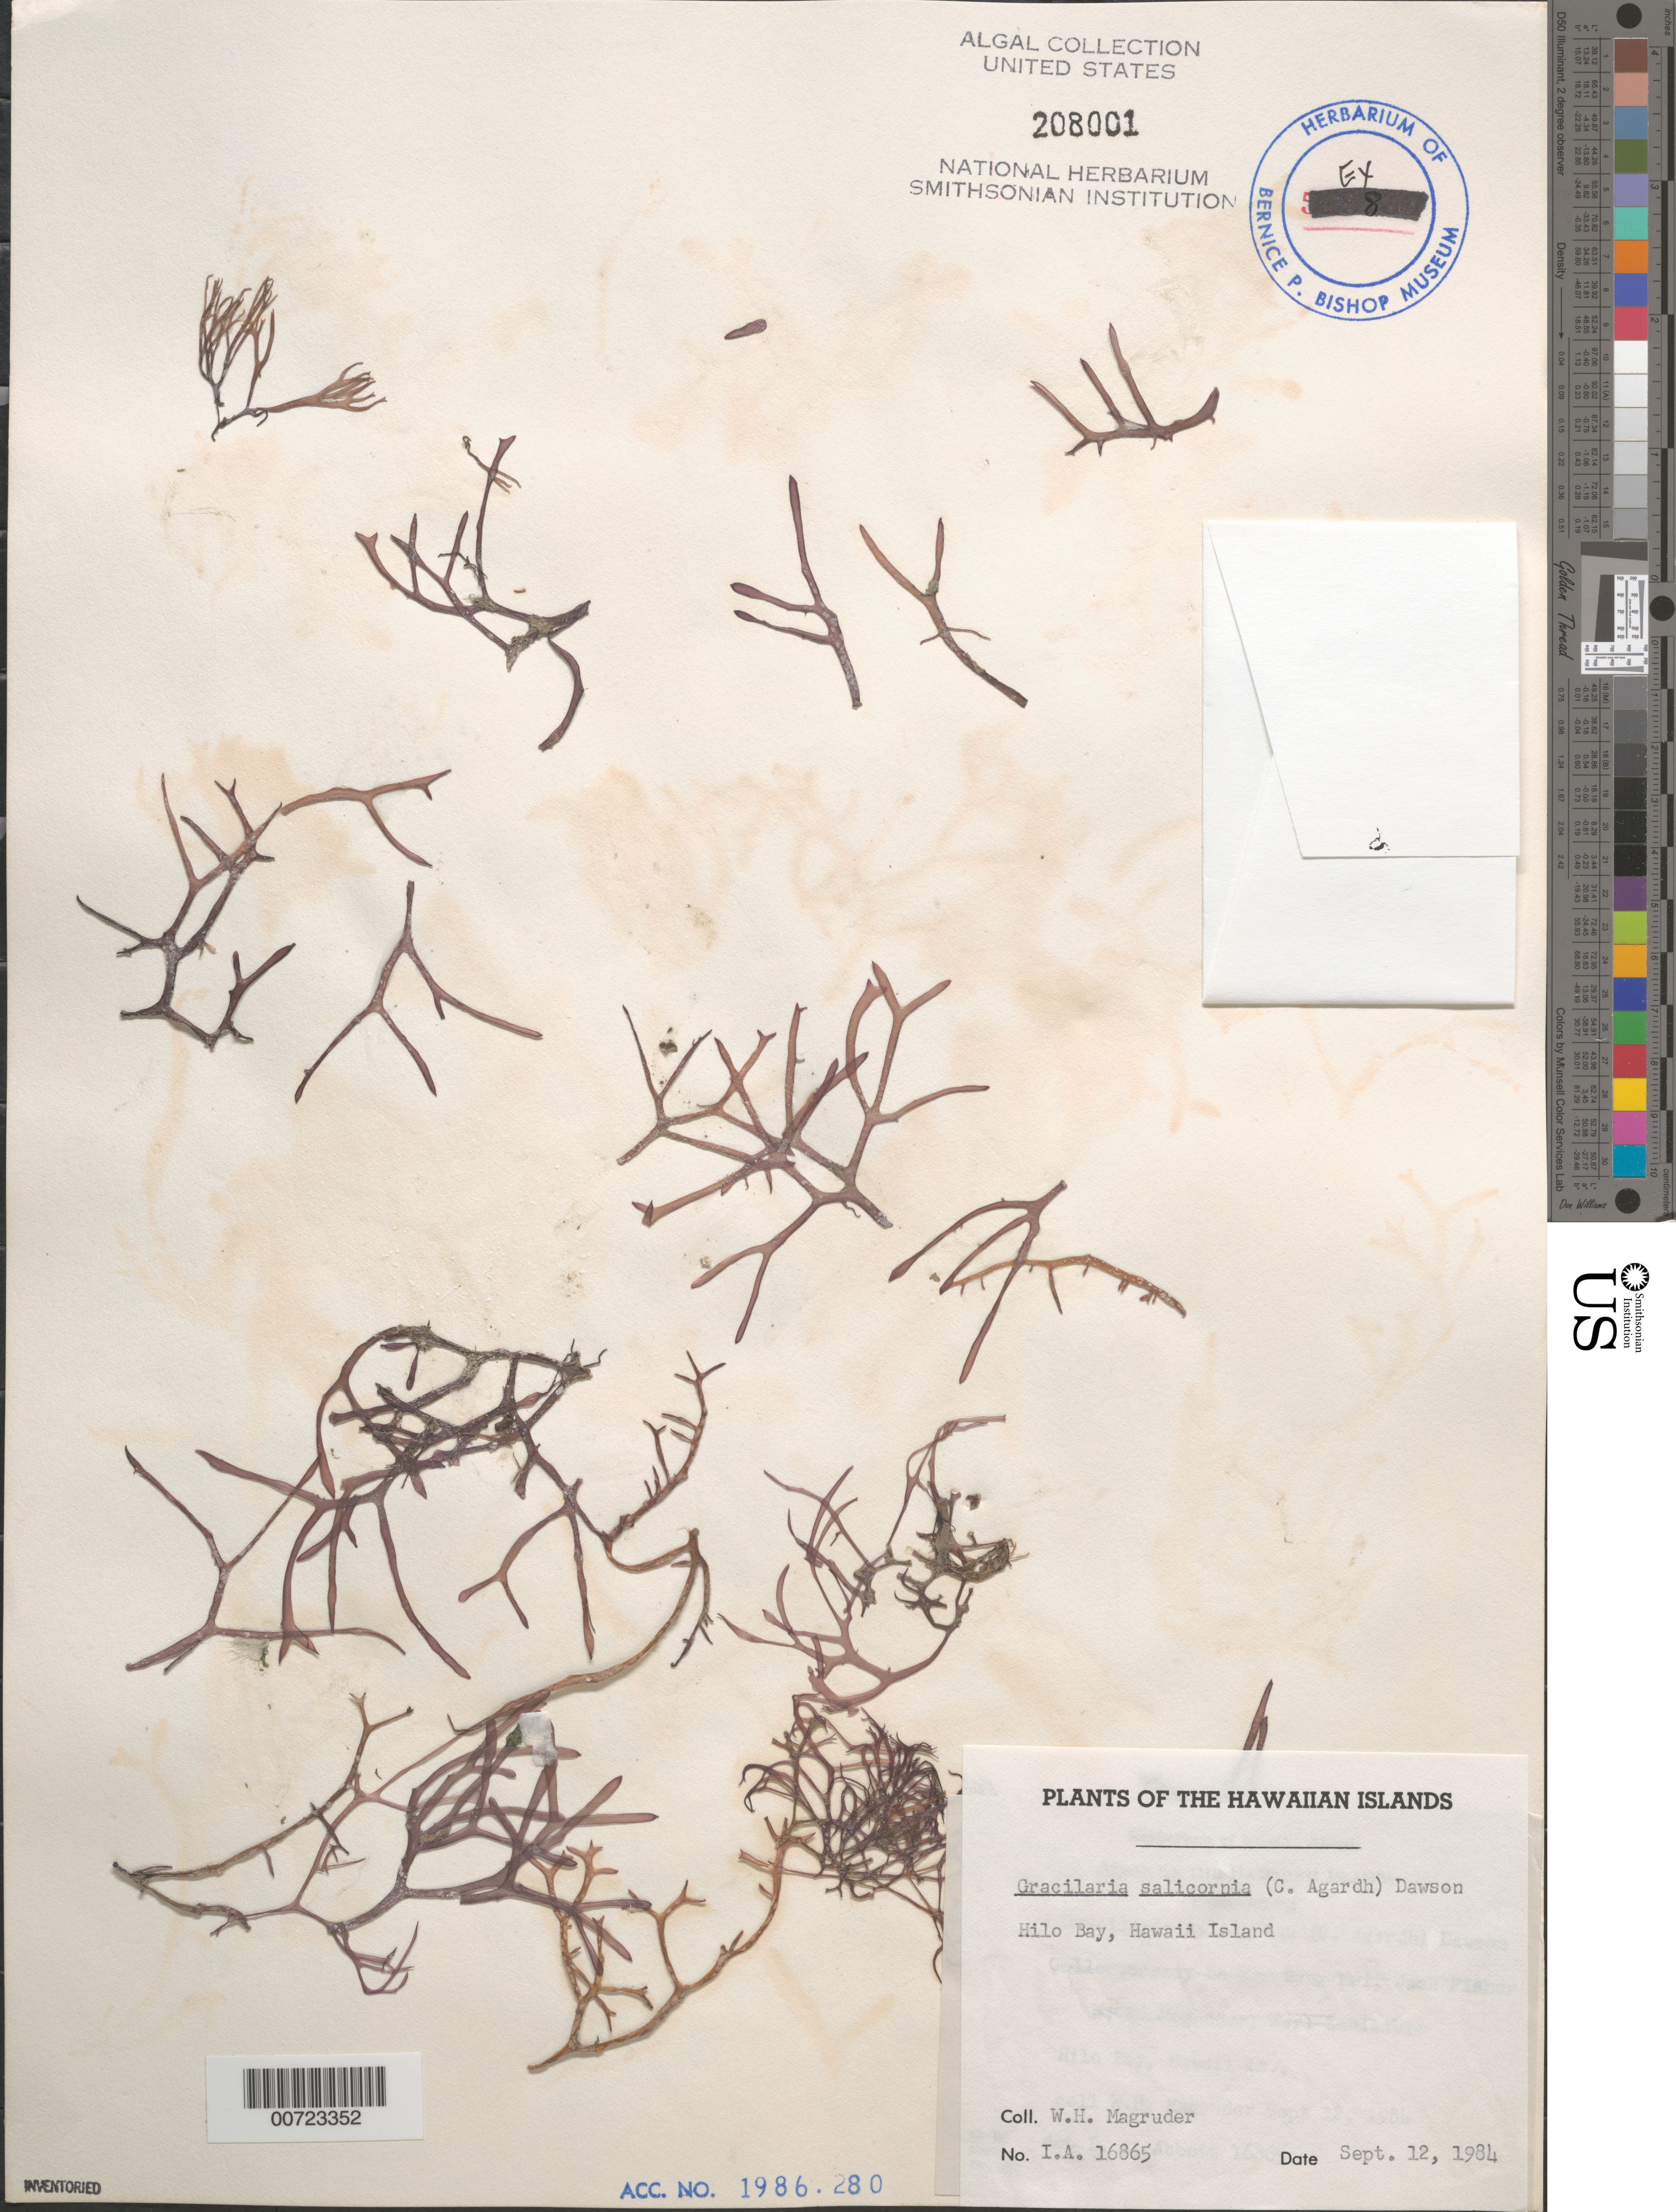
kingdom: Plantae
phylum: Rhodophyta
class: Florideophyceae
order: Gracilariales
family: Gracilariaceae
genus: Gracilaria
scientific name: Gracilaria salicornia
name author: (C. Agardh) E.Y. Dawson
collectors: W. Magruder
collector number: IAA 16865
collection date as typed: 12 Sep 1984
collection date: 1984-09-12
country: United States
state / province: Hawaii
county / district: Hawaii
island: Hawaii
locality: Hilo Bay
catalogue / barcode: US 208001